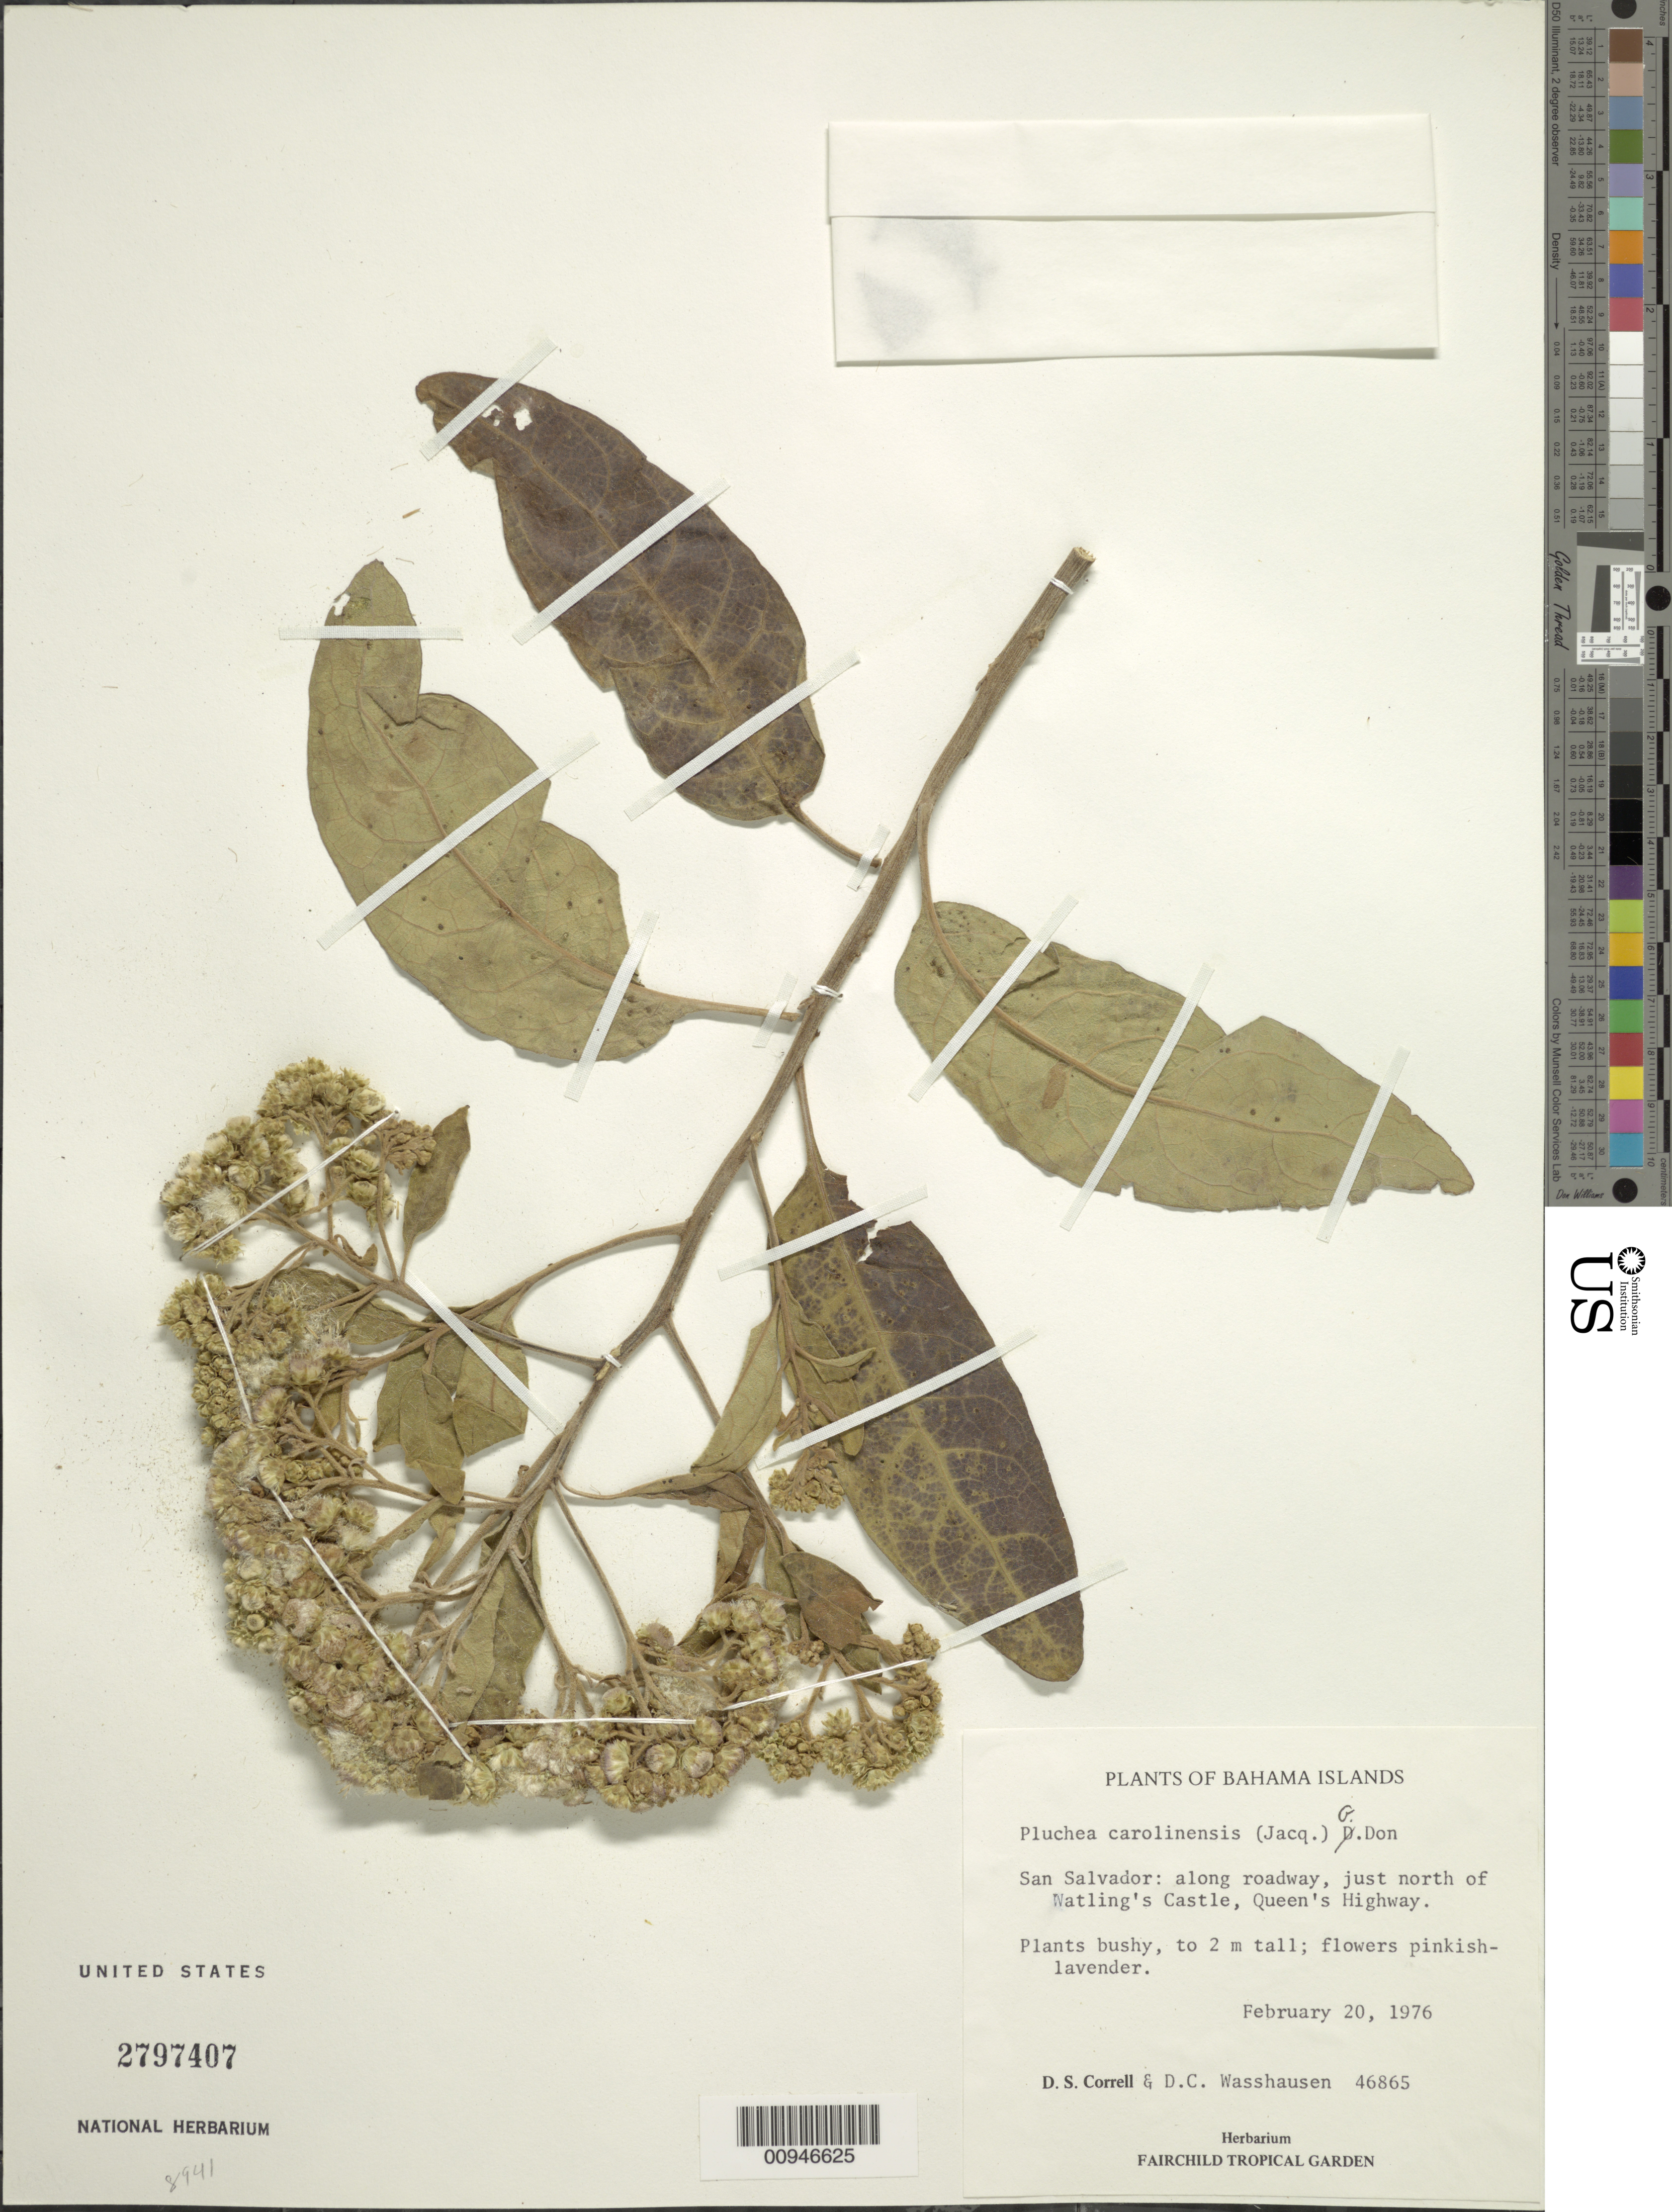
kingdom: Plantae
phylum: Tracheophyta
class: Magnoliopsida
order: Asterales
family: Asteraceae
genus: Pluchea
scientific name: Pluchea carolinensis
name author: (Jacq.) D. Don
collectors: D. S. Correll & D. C. Wasshausen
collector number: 46865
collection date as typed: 20 Feb 1976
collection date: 1976-02-20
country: Bahamas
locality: San Salvador, just N of Natling's Castle, Queen's Highway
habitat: Along roadway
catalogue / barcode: US 2797407